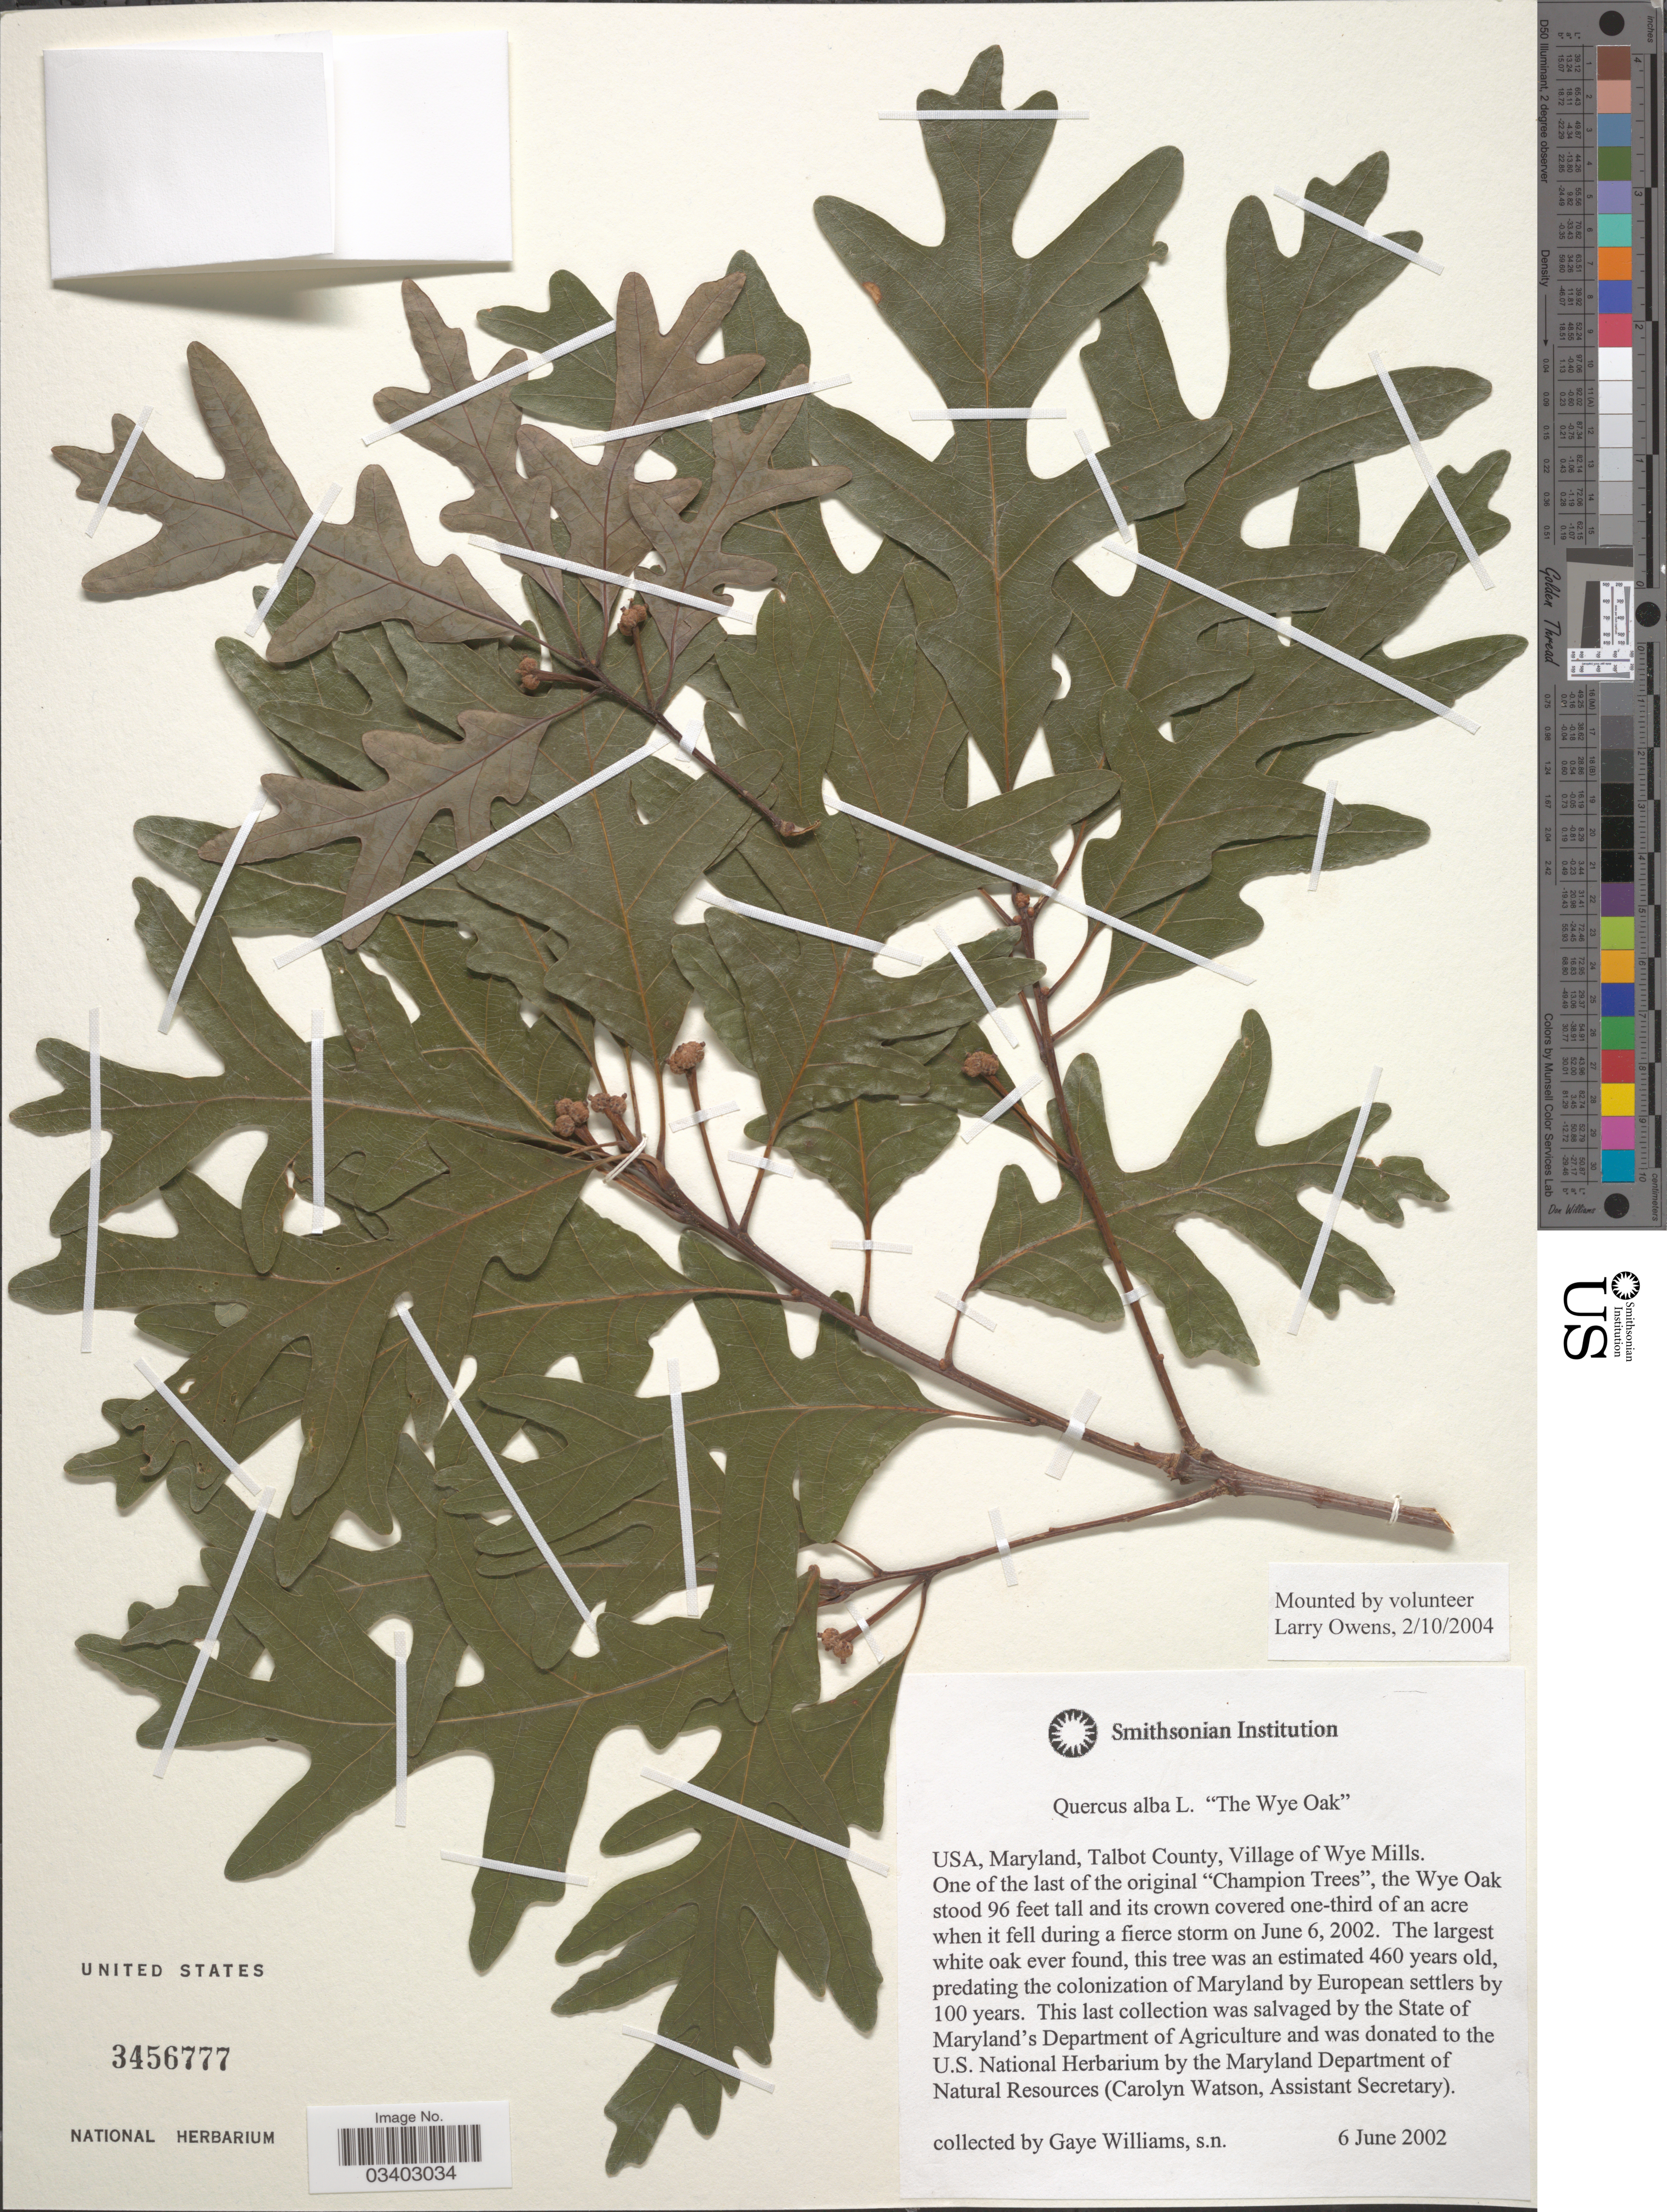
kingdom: Plantae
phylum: Tracheophyta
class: Magnoliopsida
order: Fagales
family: Fagaceae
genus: Quercus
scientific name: Quercus alba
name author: L.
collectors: G. Williams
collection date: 2002-06-06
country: United States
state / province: Maryland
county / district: Talbot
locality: Talbot County, Village of Wye Mills.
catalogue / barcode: US 3456777